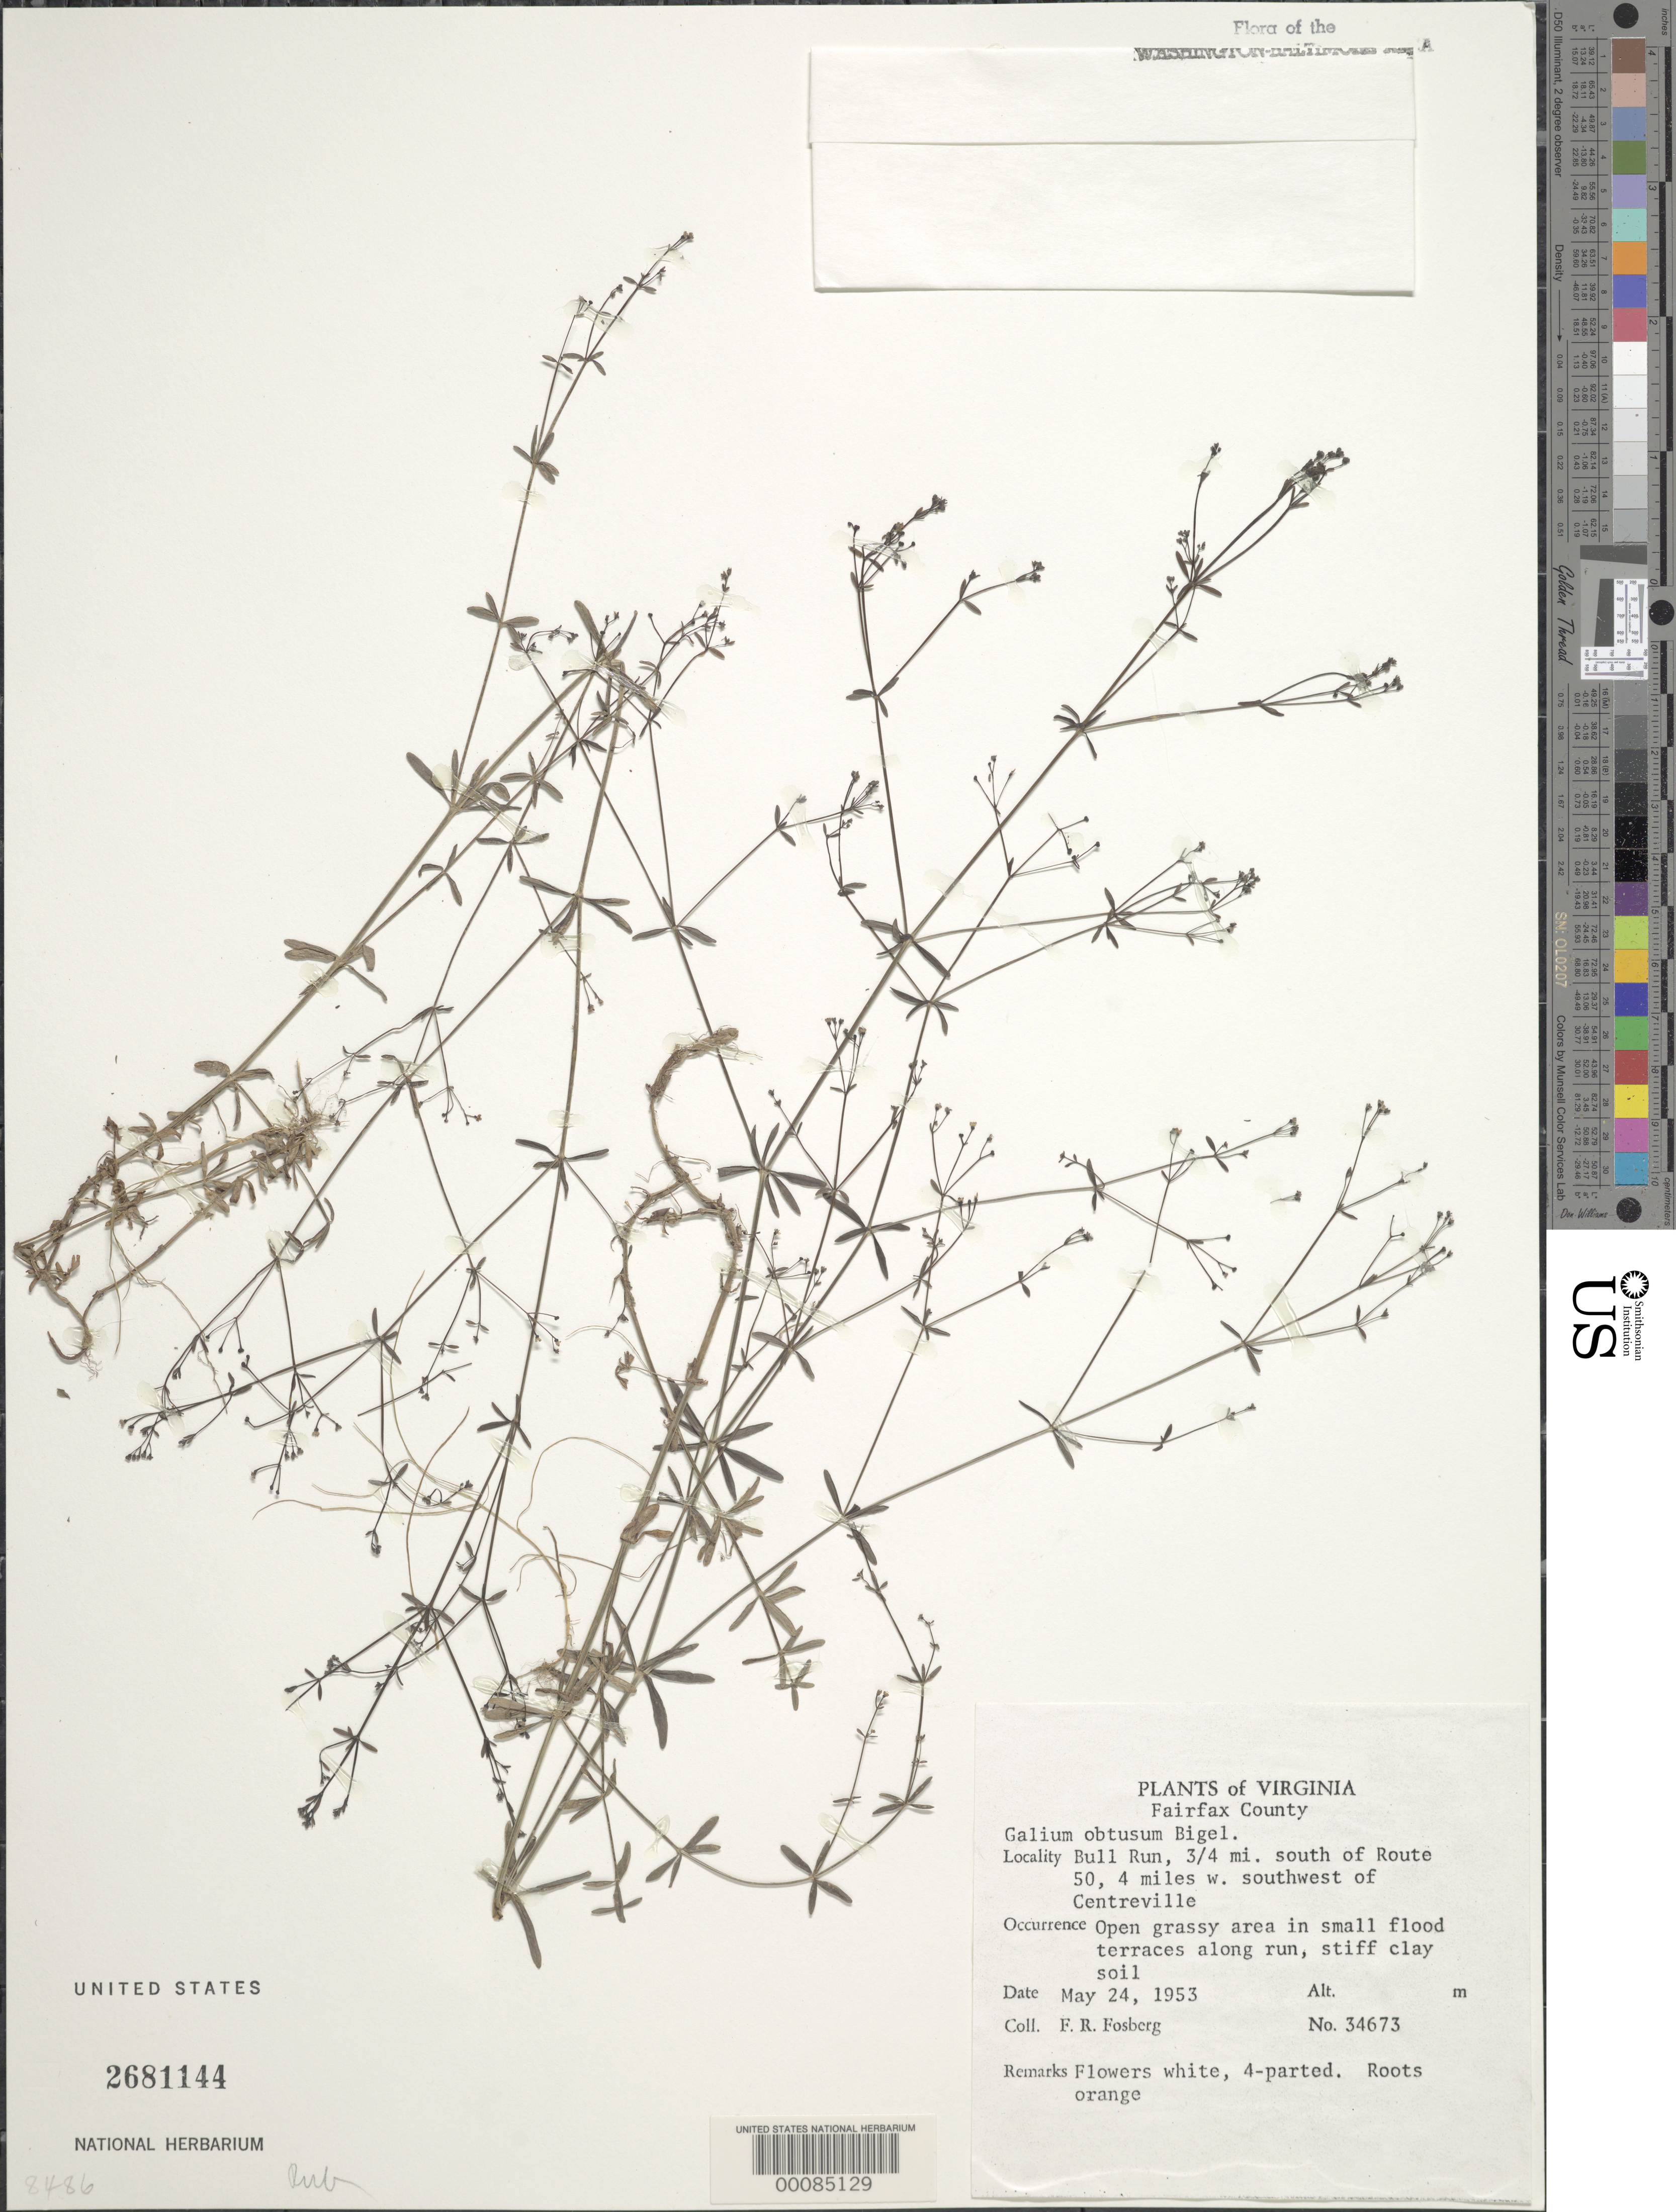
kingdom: Plantae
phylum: Tracheophyta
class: Magnoliopsida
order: Gentianales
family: Rubiaceae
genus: Galium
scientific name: Galium lanceolatum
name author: (Torr. & A. Gray) Torr.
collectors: F. R. Fosberg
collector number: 34673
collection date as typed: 24 May 1953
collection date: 1953-05-24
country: United States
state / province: Virginia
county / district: Fairfax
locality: Bull Run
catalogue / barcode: US 2681144